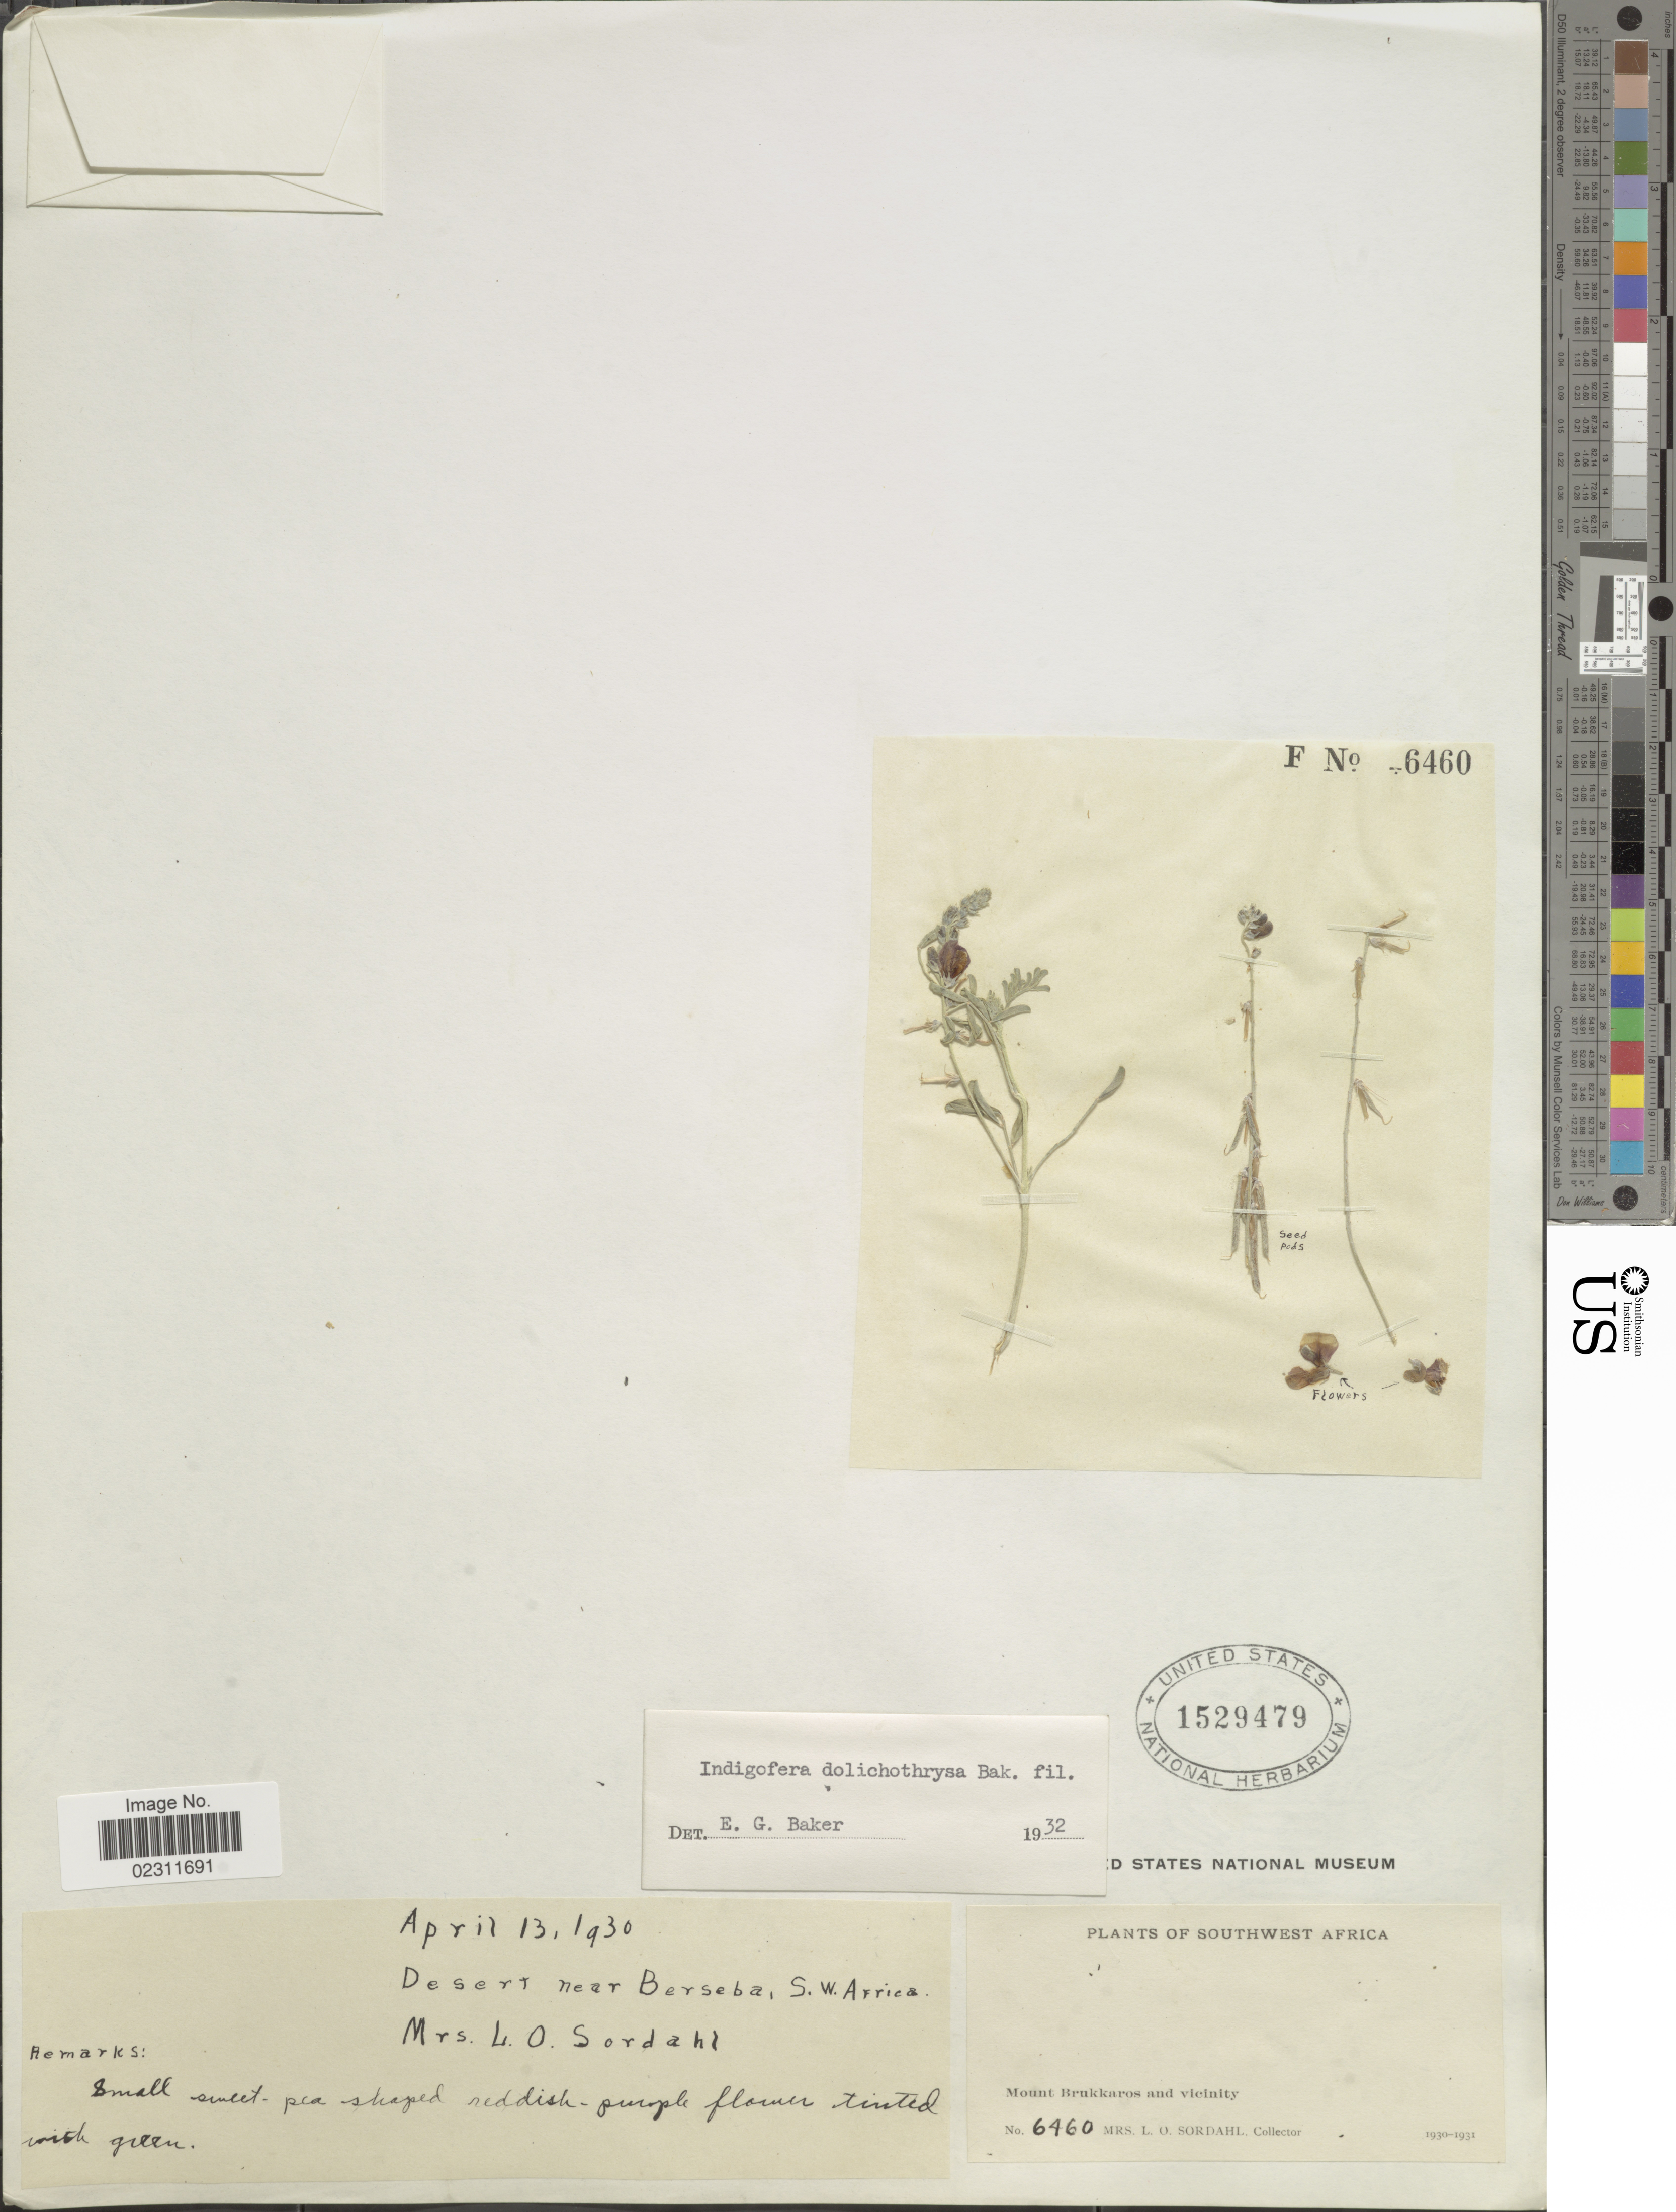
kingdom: Plantae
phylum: Tracheophyta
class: Magnoliopsida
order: Fabales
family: Fabaceae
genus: Indigofera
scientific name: Indigofera dolichothyrsa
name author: Baker f.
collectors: L. Sordahl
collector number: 6460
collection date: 1930-04-13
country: Namibia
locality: Desert near Berseba, S.W. Africa, Mount Brukkaros and vicinity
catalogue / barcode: US 1529479